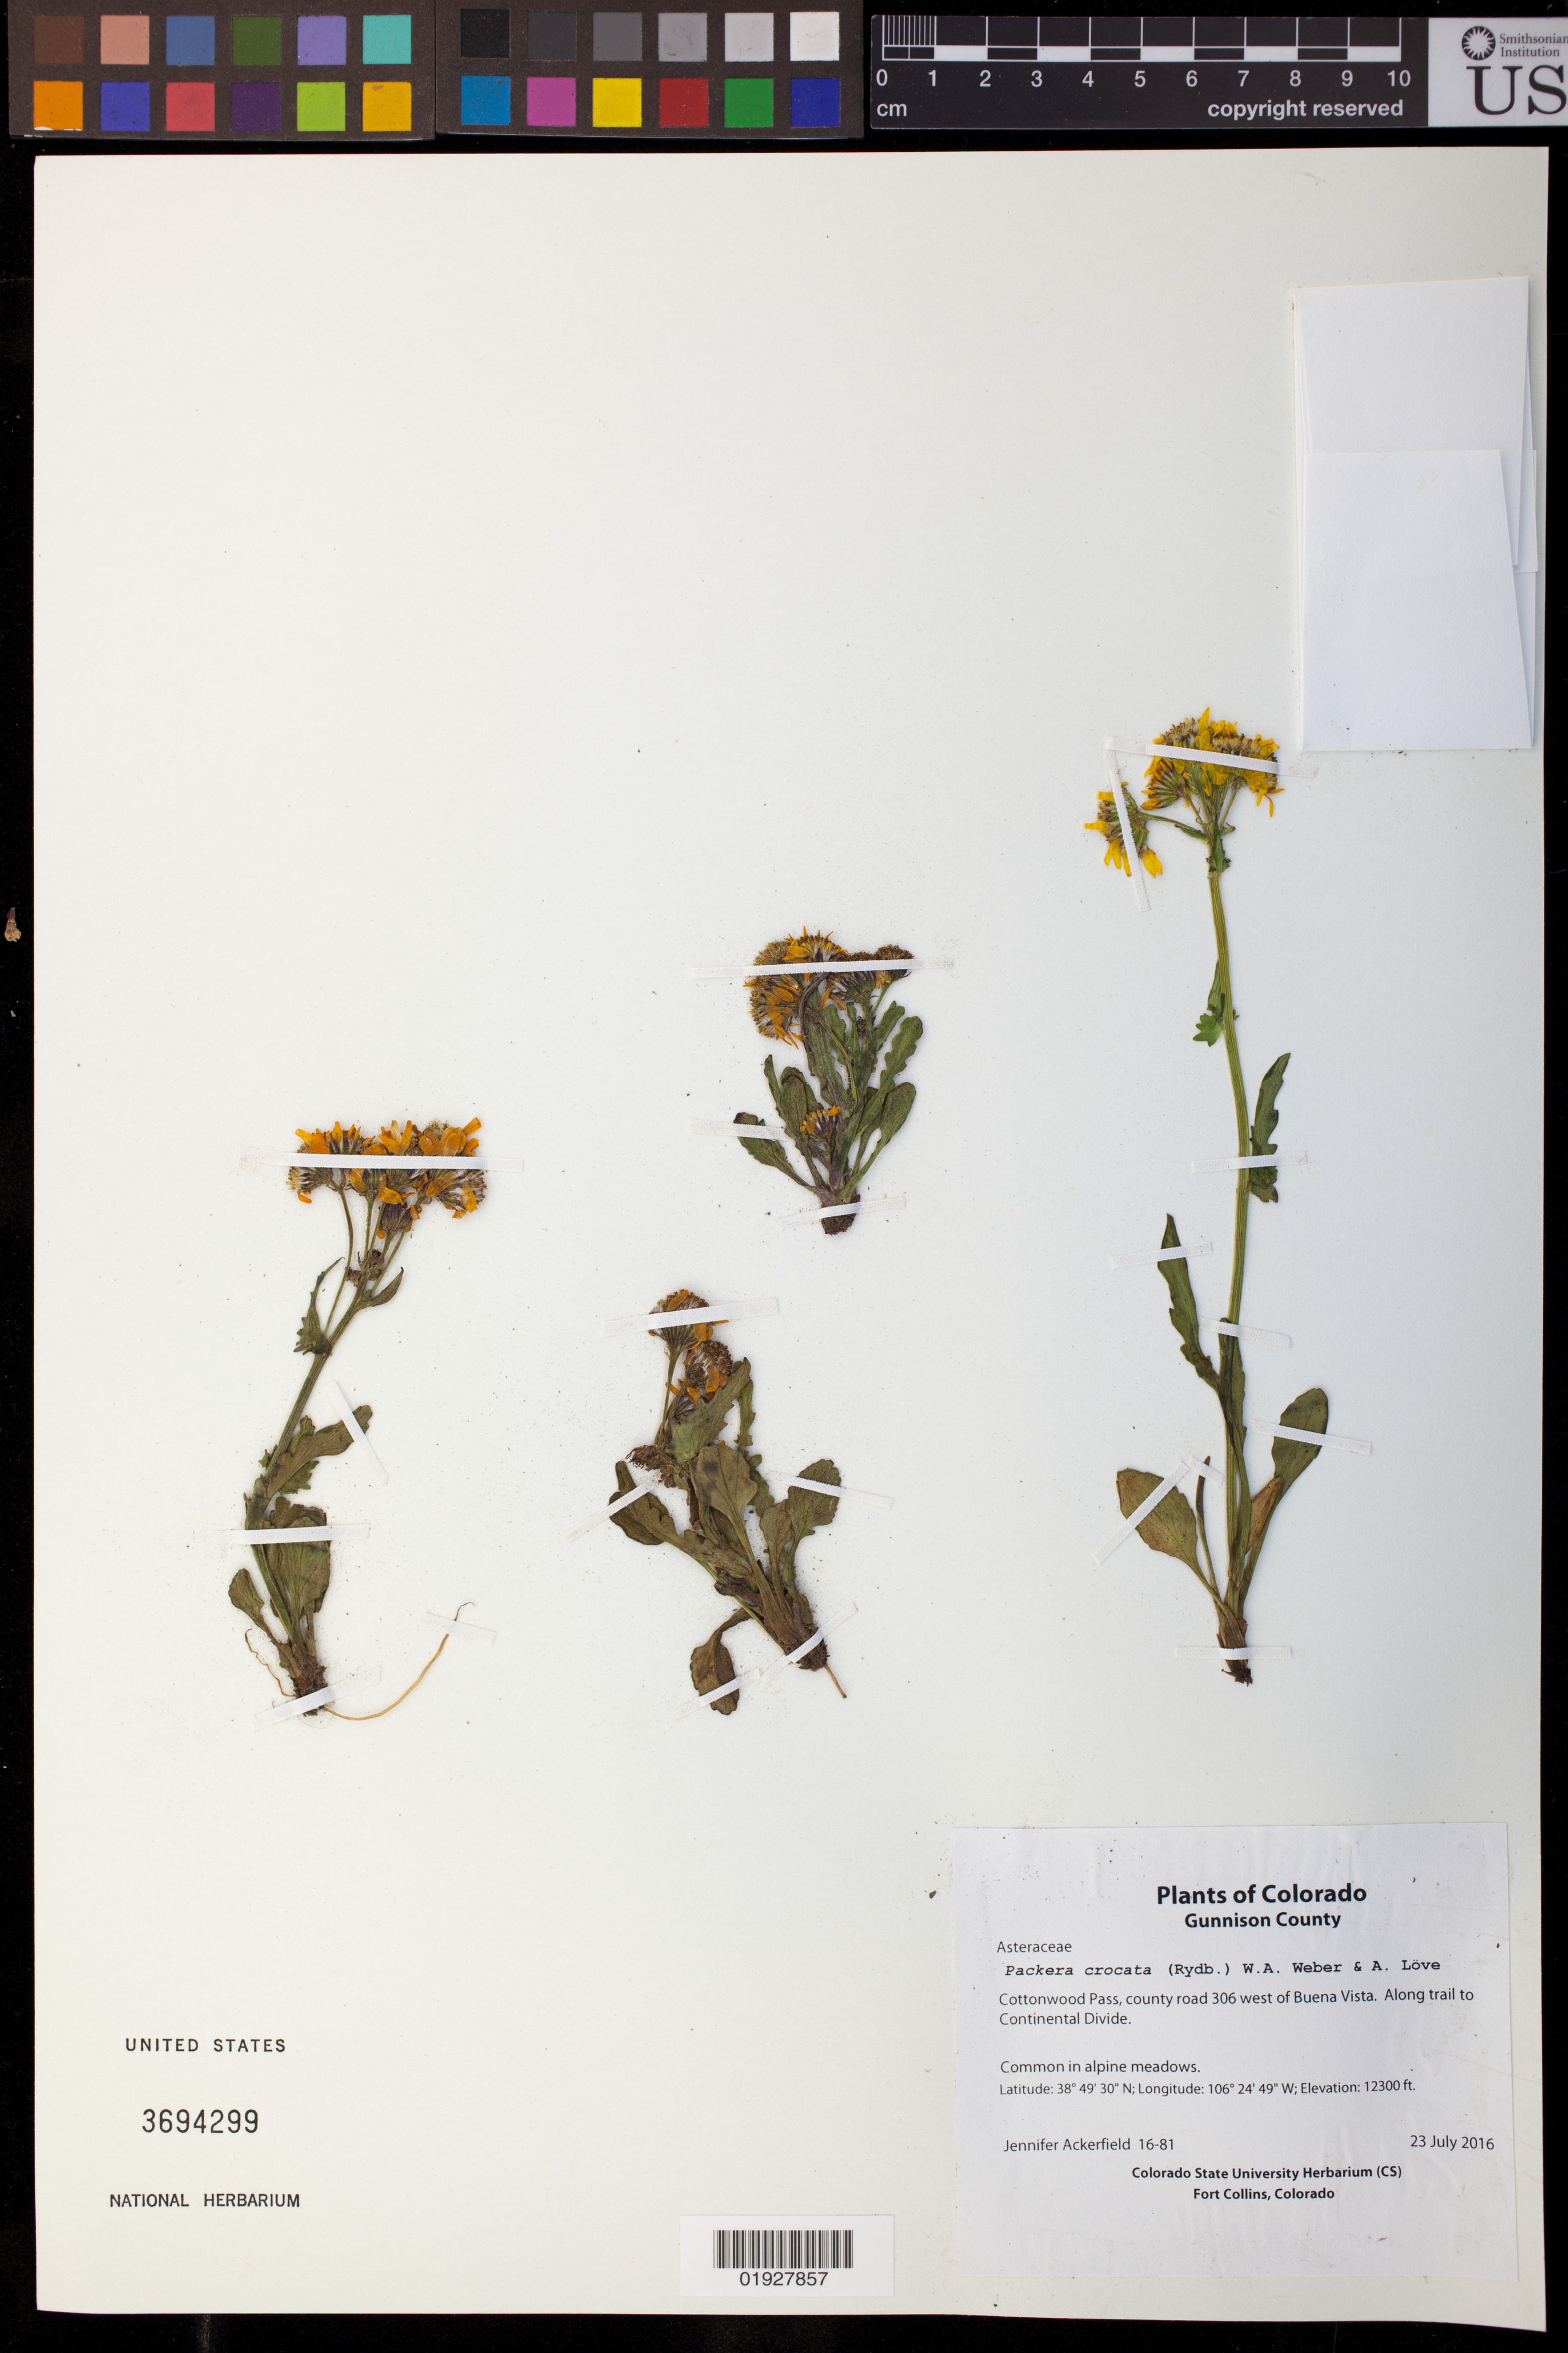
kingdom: Plantae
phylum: Tracheophyta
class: Magnoliopsida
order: Asterales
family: Asteraceae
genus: Packera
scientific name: Packera crocata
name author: (Rydb.) W.A. Weber & Á. Löve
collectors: J. Ackerfield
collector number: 16-81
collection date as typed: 23 July 2016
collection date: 2016-07-23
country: United States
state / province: Colorado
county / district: Gunnison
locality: Cottonwood Pass, county road 306 W of Buena Vista. Along trail to Continental Divide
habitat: Common in alpine meadows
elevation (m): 3749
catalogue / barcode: US 3694299